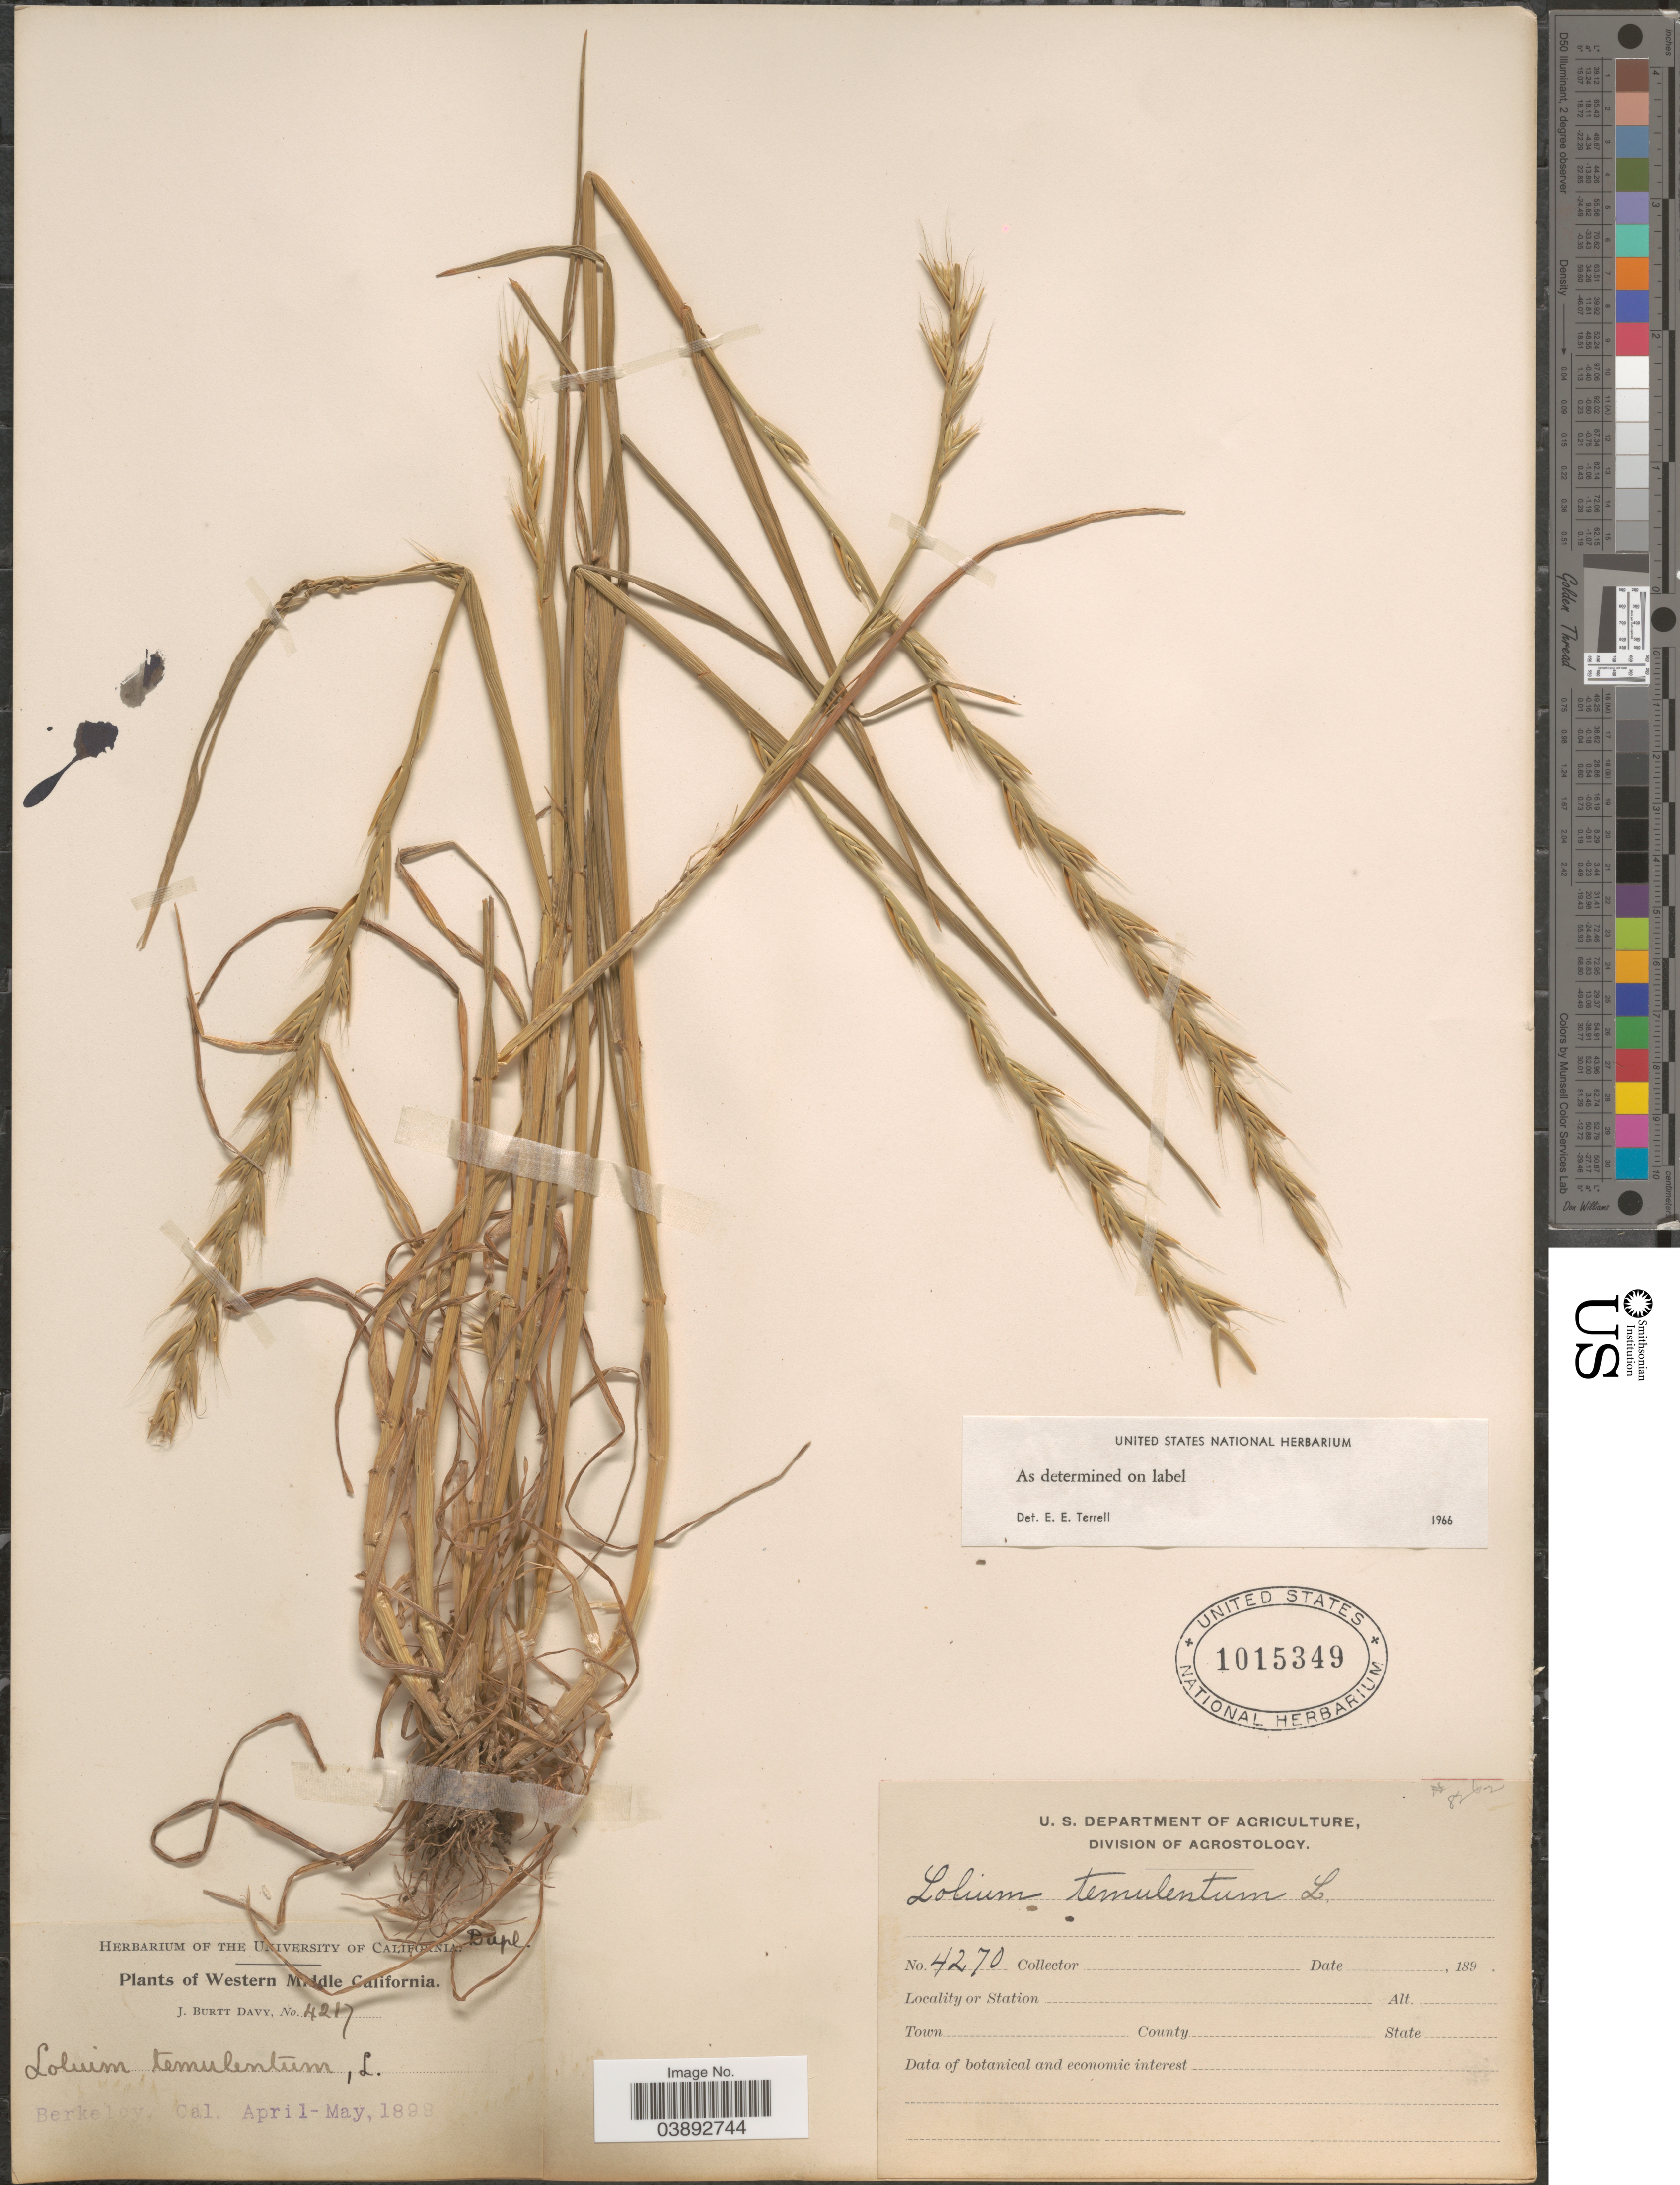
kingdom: Plantae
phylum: Tracheophyta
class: Liliopsida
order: Poales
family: Poaceae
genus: Lolium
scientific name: Lolium temulentum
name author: L.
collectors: J. Burtt Davy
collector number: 4217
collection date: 1899-04/1899-05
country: United States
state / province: California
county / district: Alameda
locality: Western Middle California. Berkeley.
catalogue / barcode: US 1015349